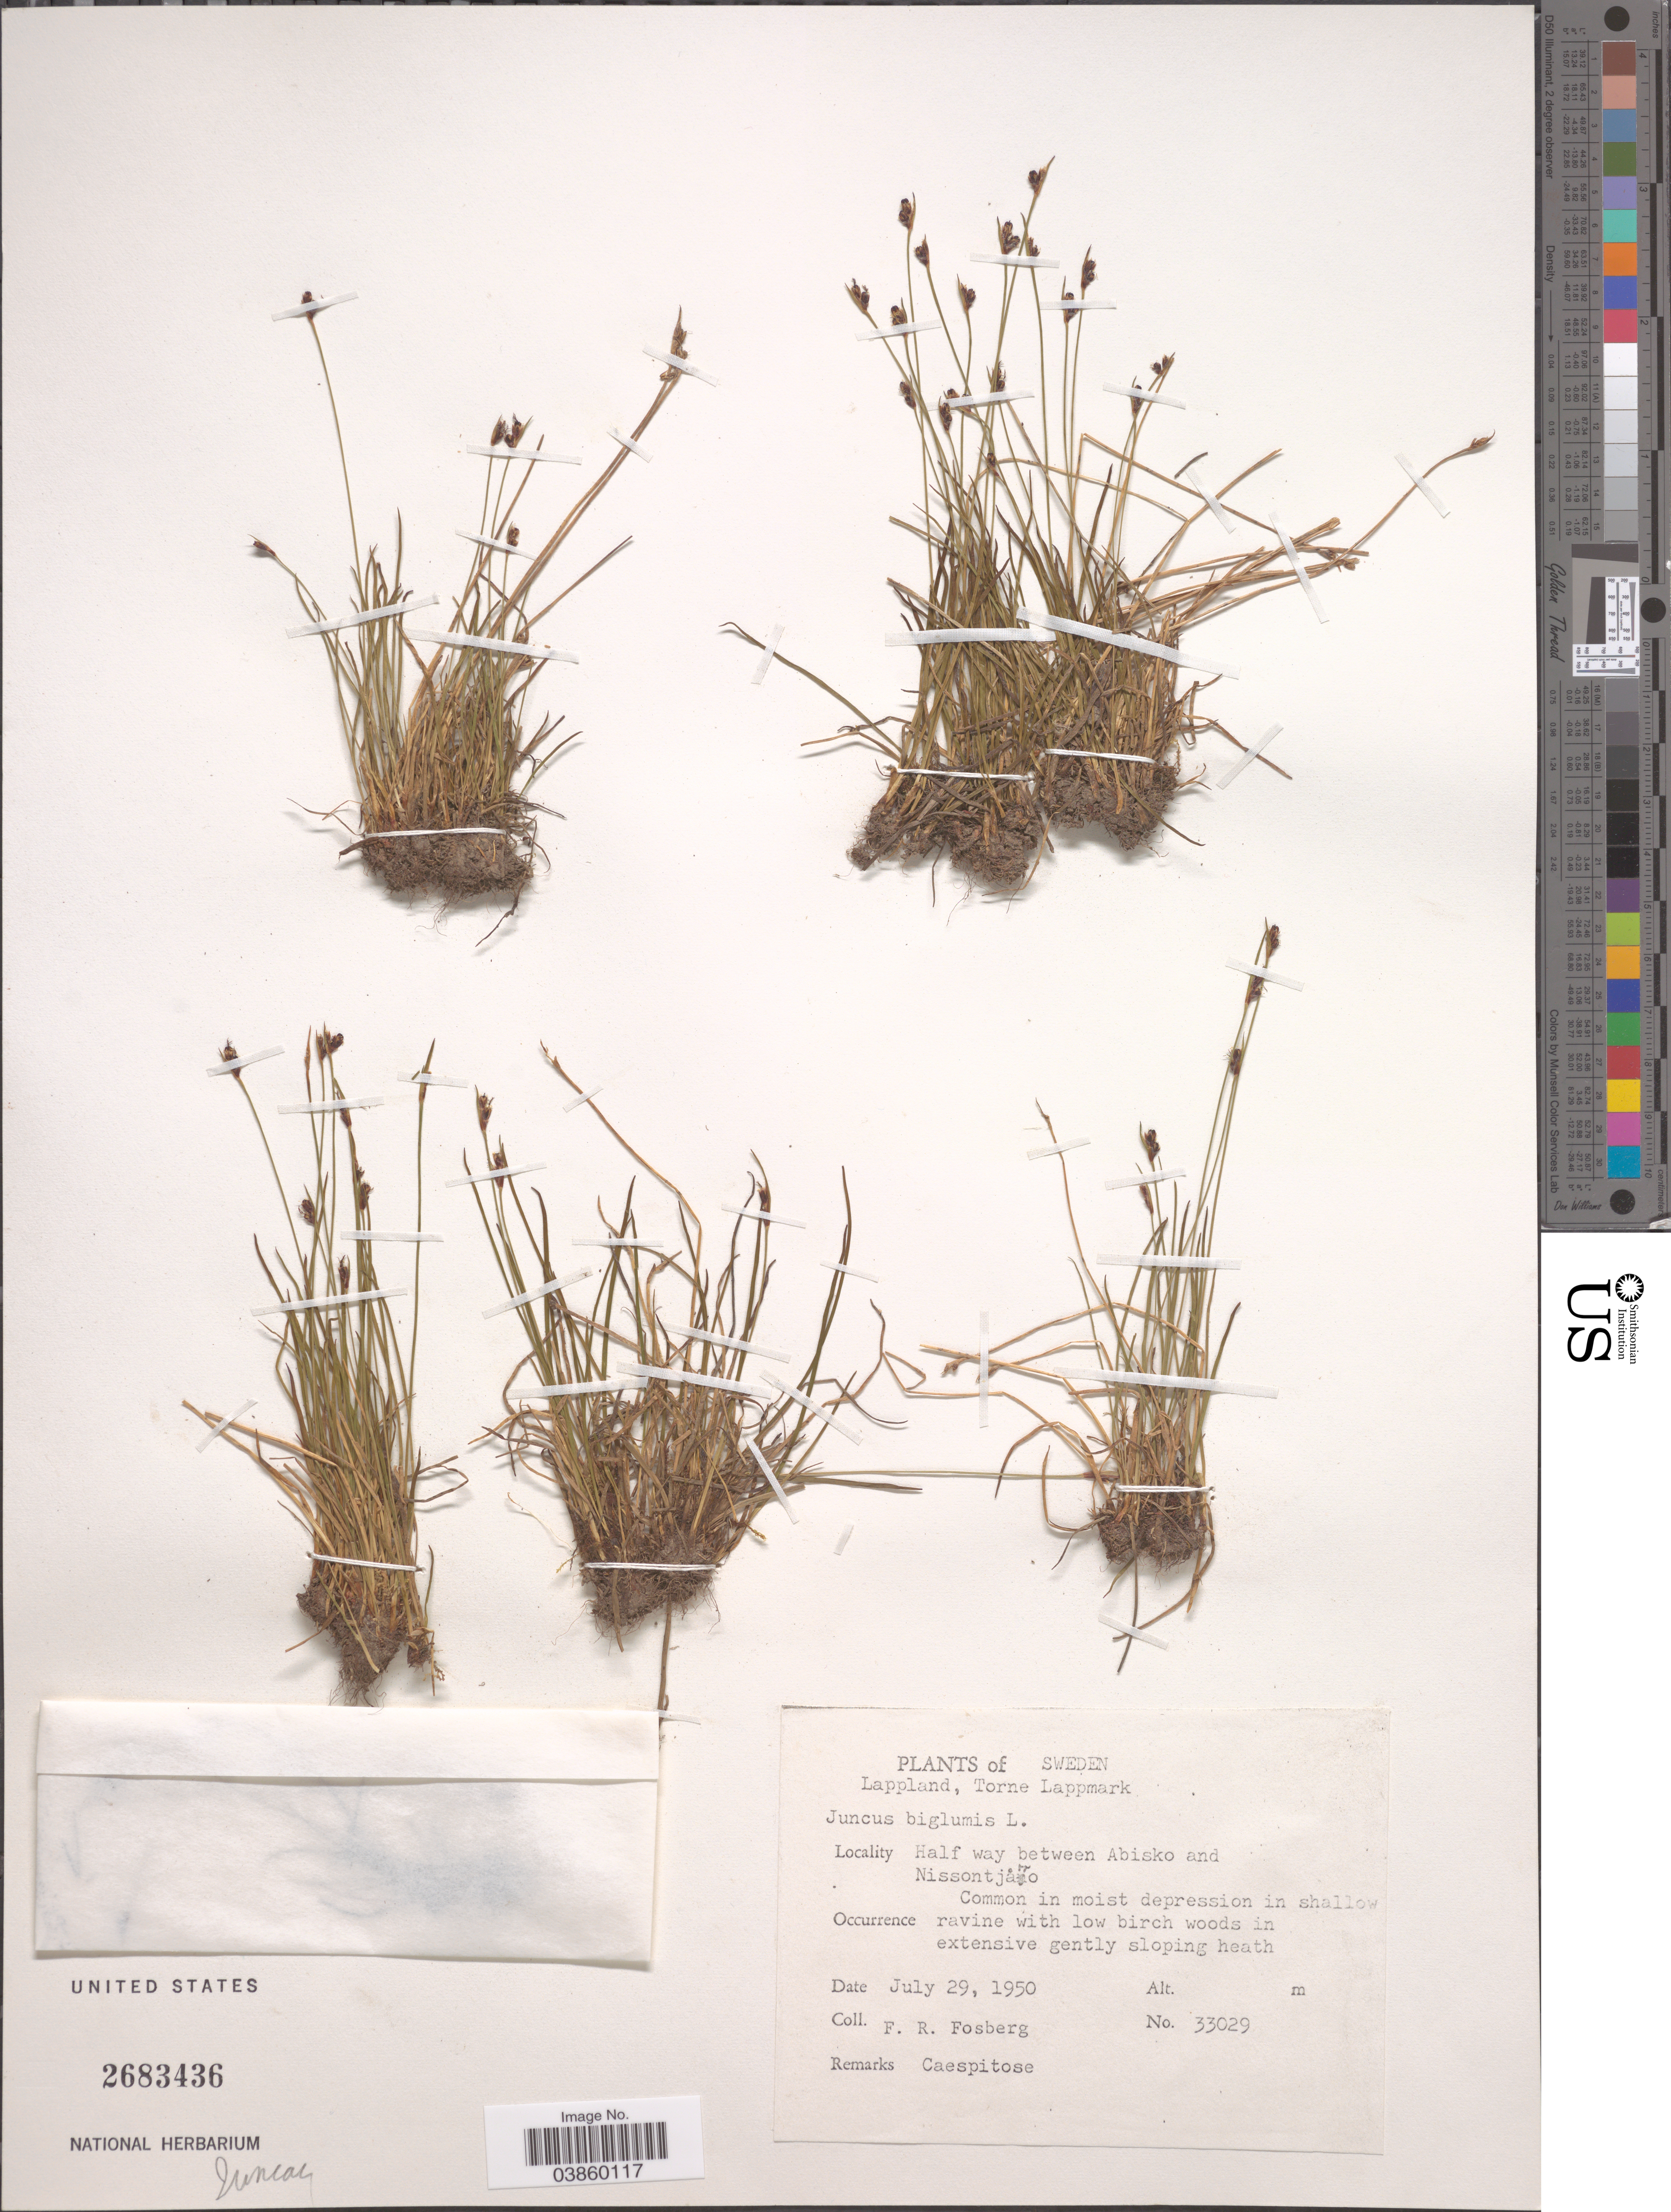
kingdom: Plantae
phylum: Tracheophyta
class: Liliopsida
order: Poales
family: Juncaceae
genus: Juncus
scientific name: Juncus biglumis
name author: L.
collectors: F. R. Fosberg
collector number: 33029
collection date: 1950-07-29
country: Sweden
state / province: Norrbotten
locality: Lappland, Torne Lappmark. Half way between Abisko and Nissontjarro.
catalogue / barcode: US 2683436